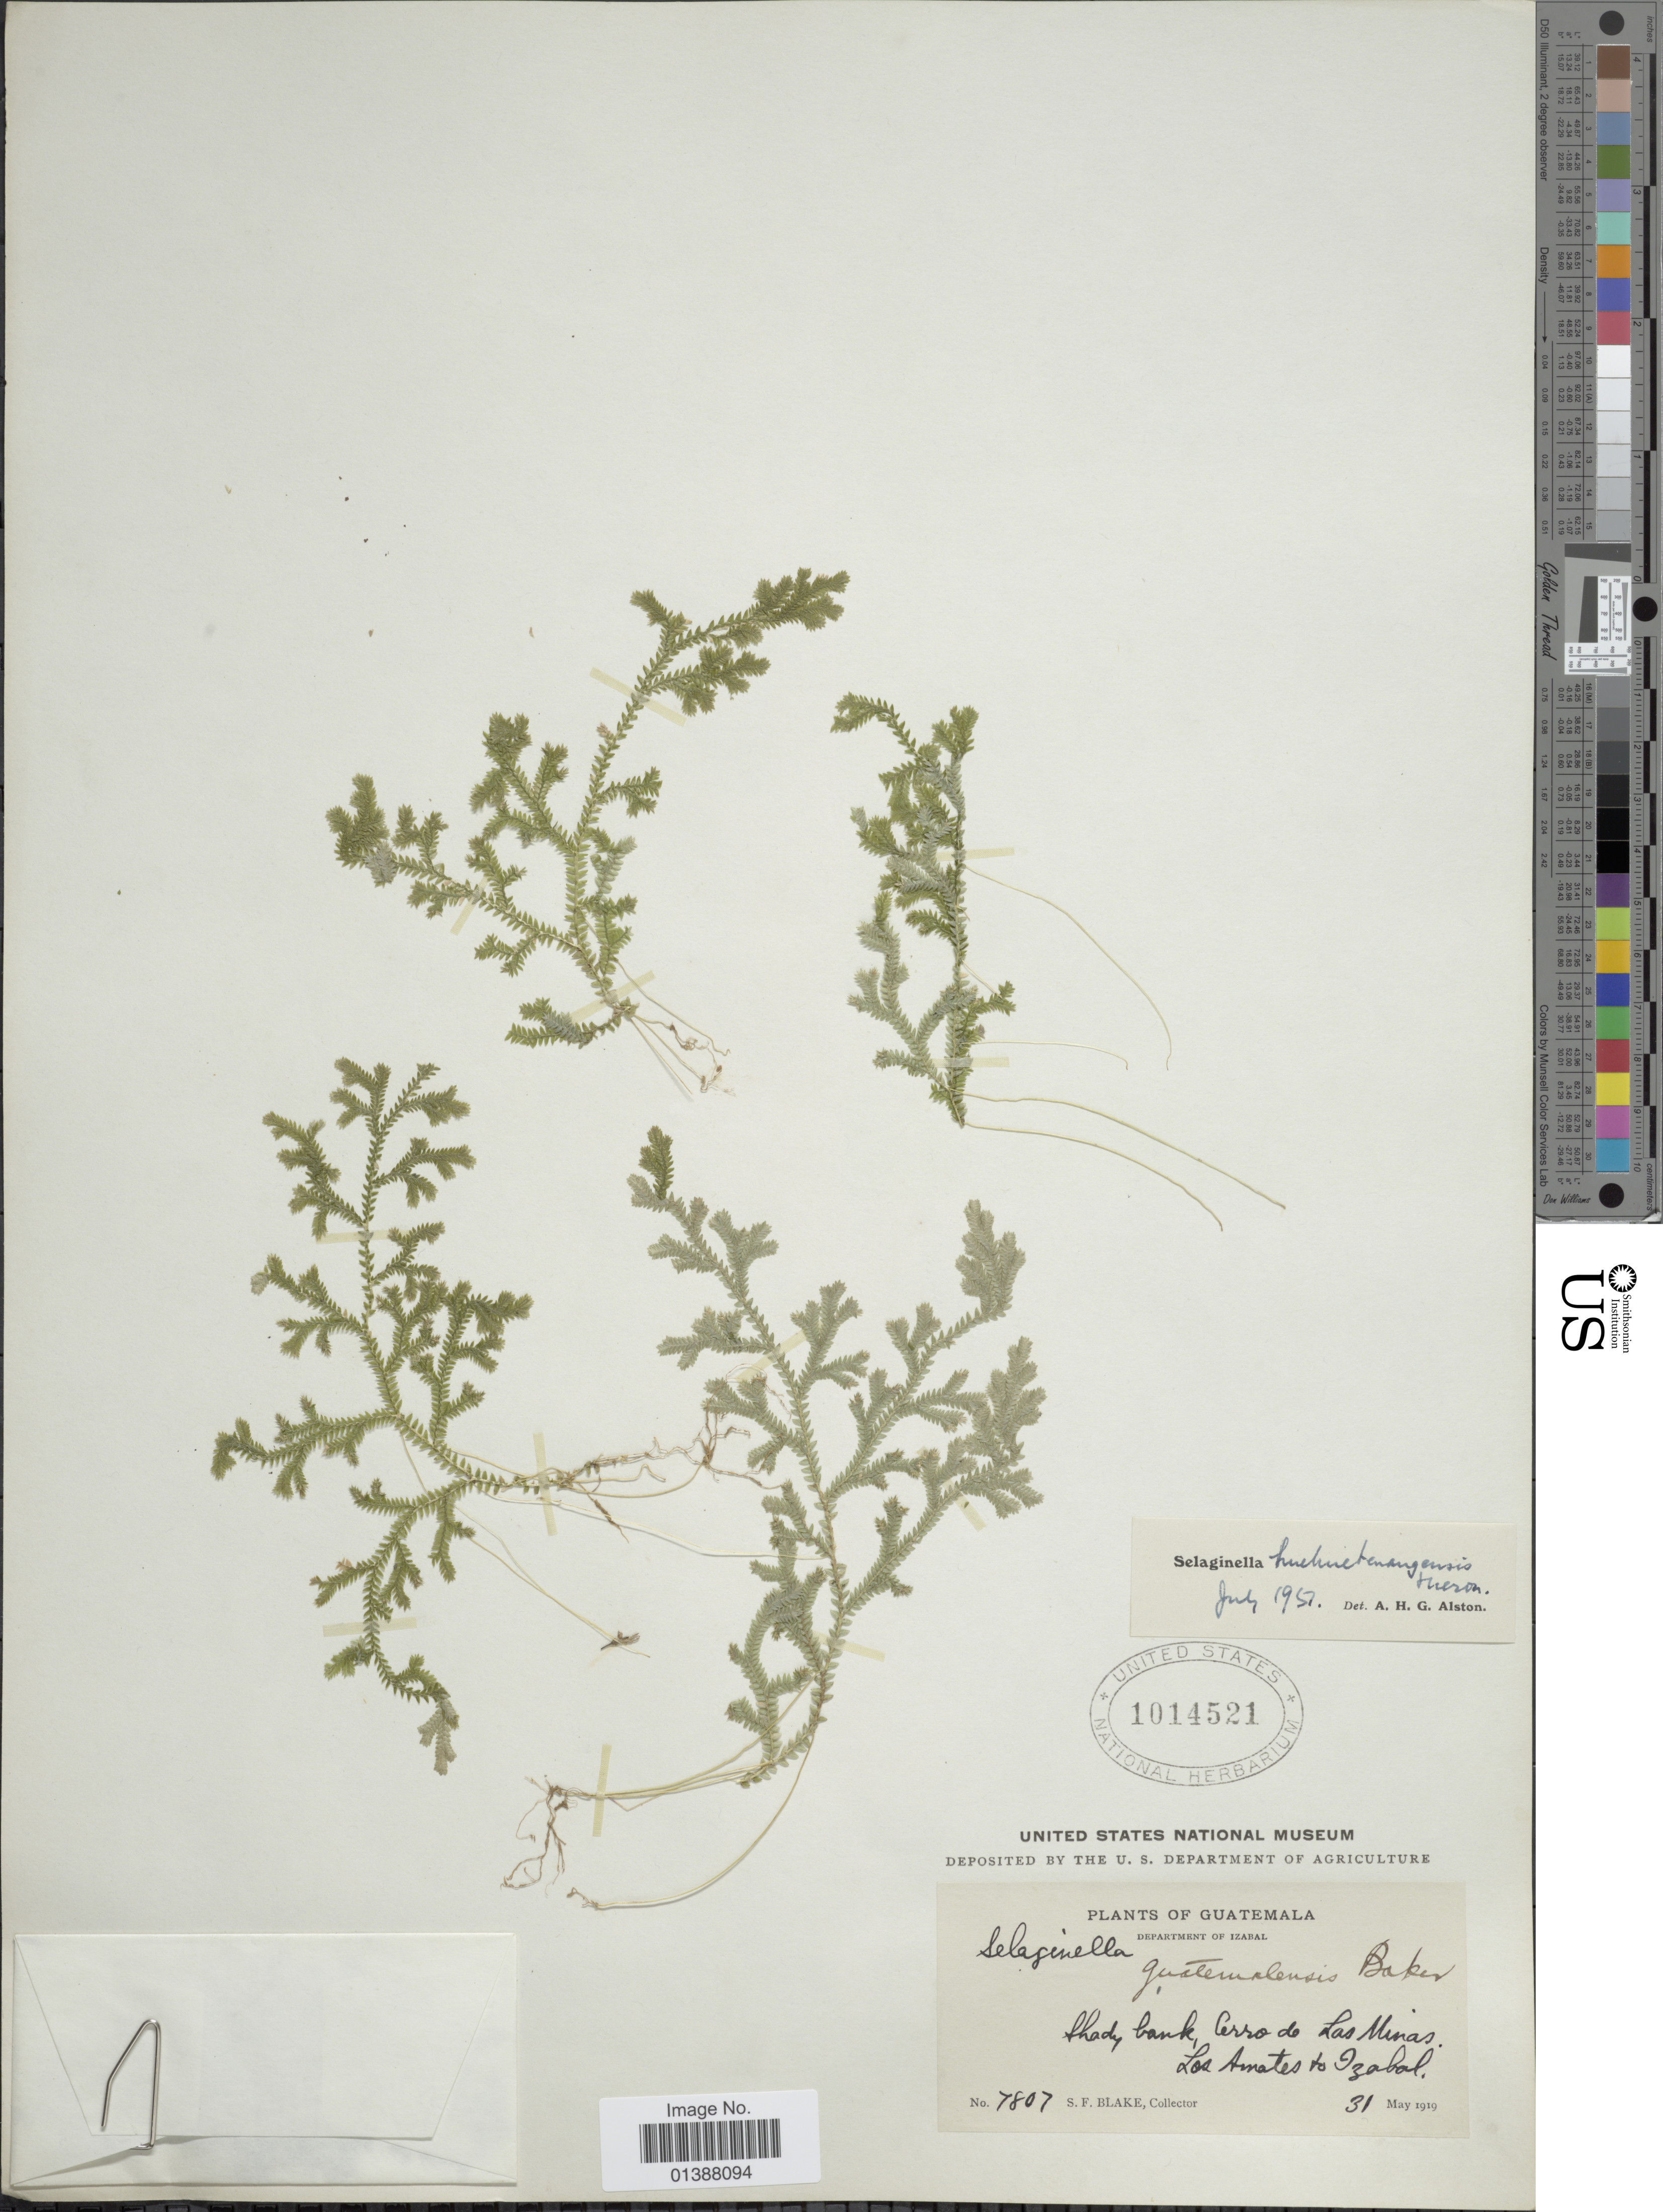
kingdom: Plantae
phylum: Tracheophyta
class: Lycopodiopsida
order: Selaginellales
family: Selaginellaceae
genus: Selaginella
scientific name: Selaginella huehuetenangensis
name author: Hieron.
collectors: S. Blake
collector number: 7807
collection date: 1919-05-31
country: Guatemala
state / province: Izabal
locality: Department of Izabal, Los Amates to Izabal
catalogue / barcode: US 1014521